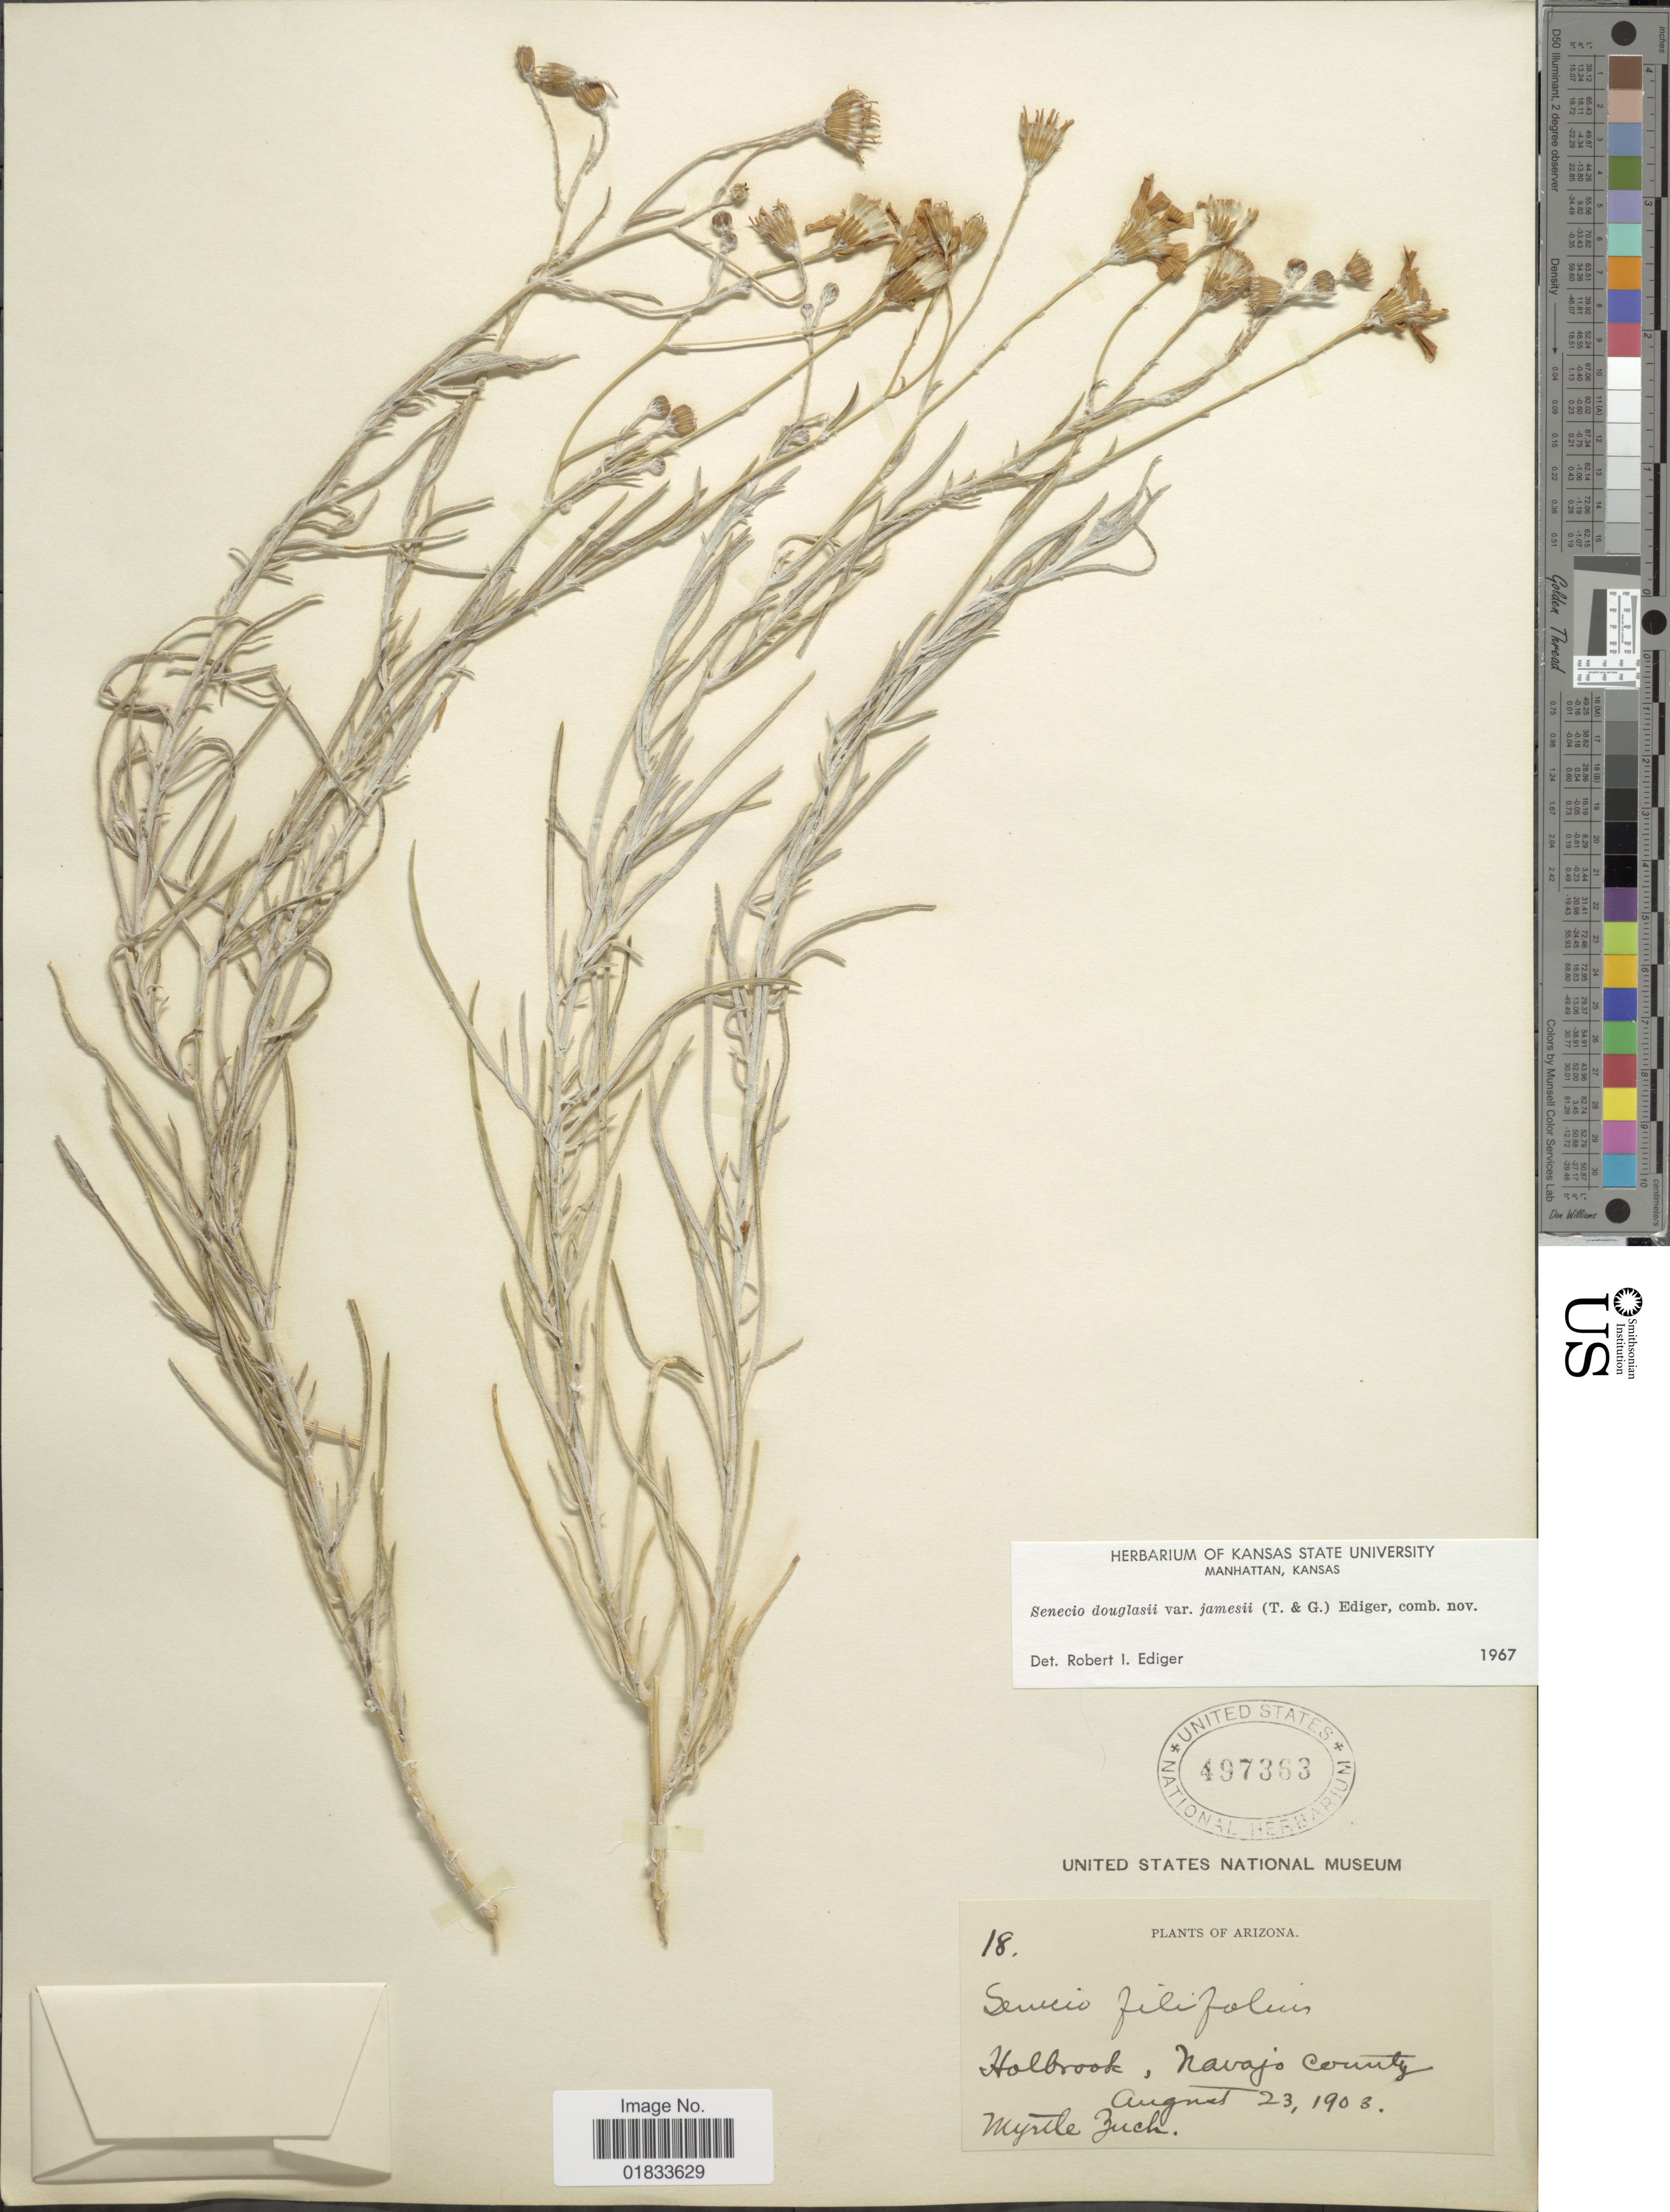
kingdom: Plantae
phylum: Tracheophyta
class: Magnoliopsida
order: Asterales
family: Asteraceae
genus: Senecio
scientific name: Senecio flaccidus var. flaccidus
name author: Less.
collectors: M. Zuck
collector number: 18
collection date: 1903-08-23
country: United States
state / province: Arizona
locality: Holbrook, Navajo County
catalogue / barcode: US 497363